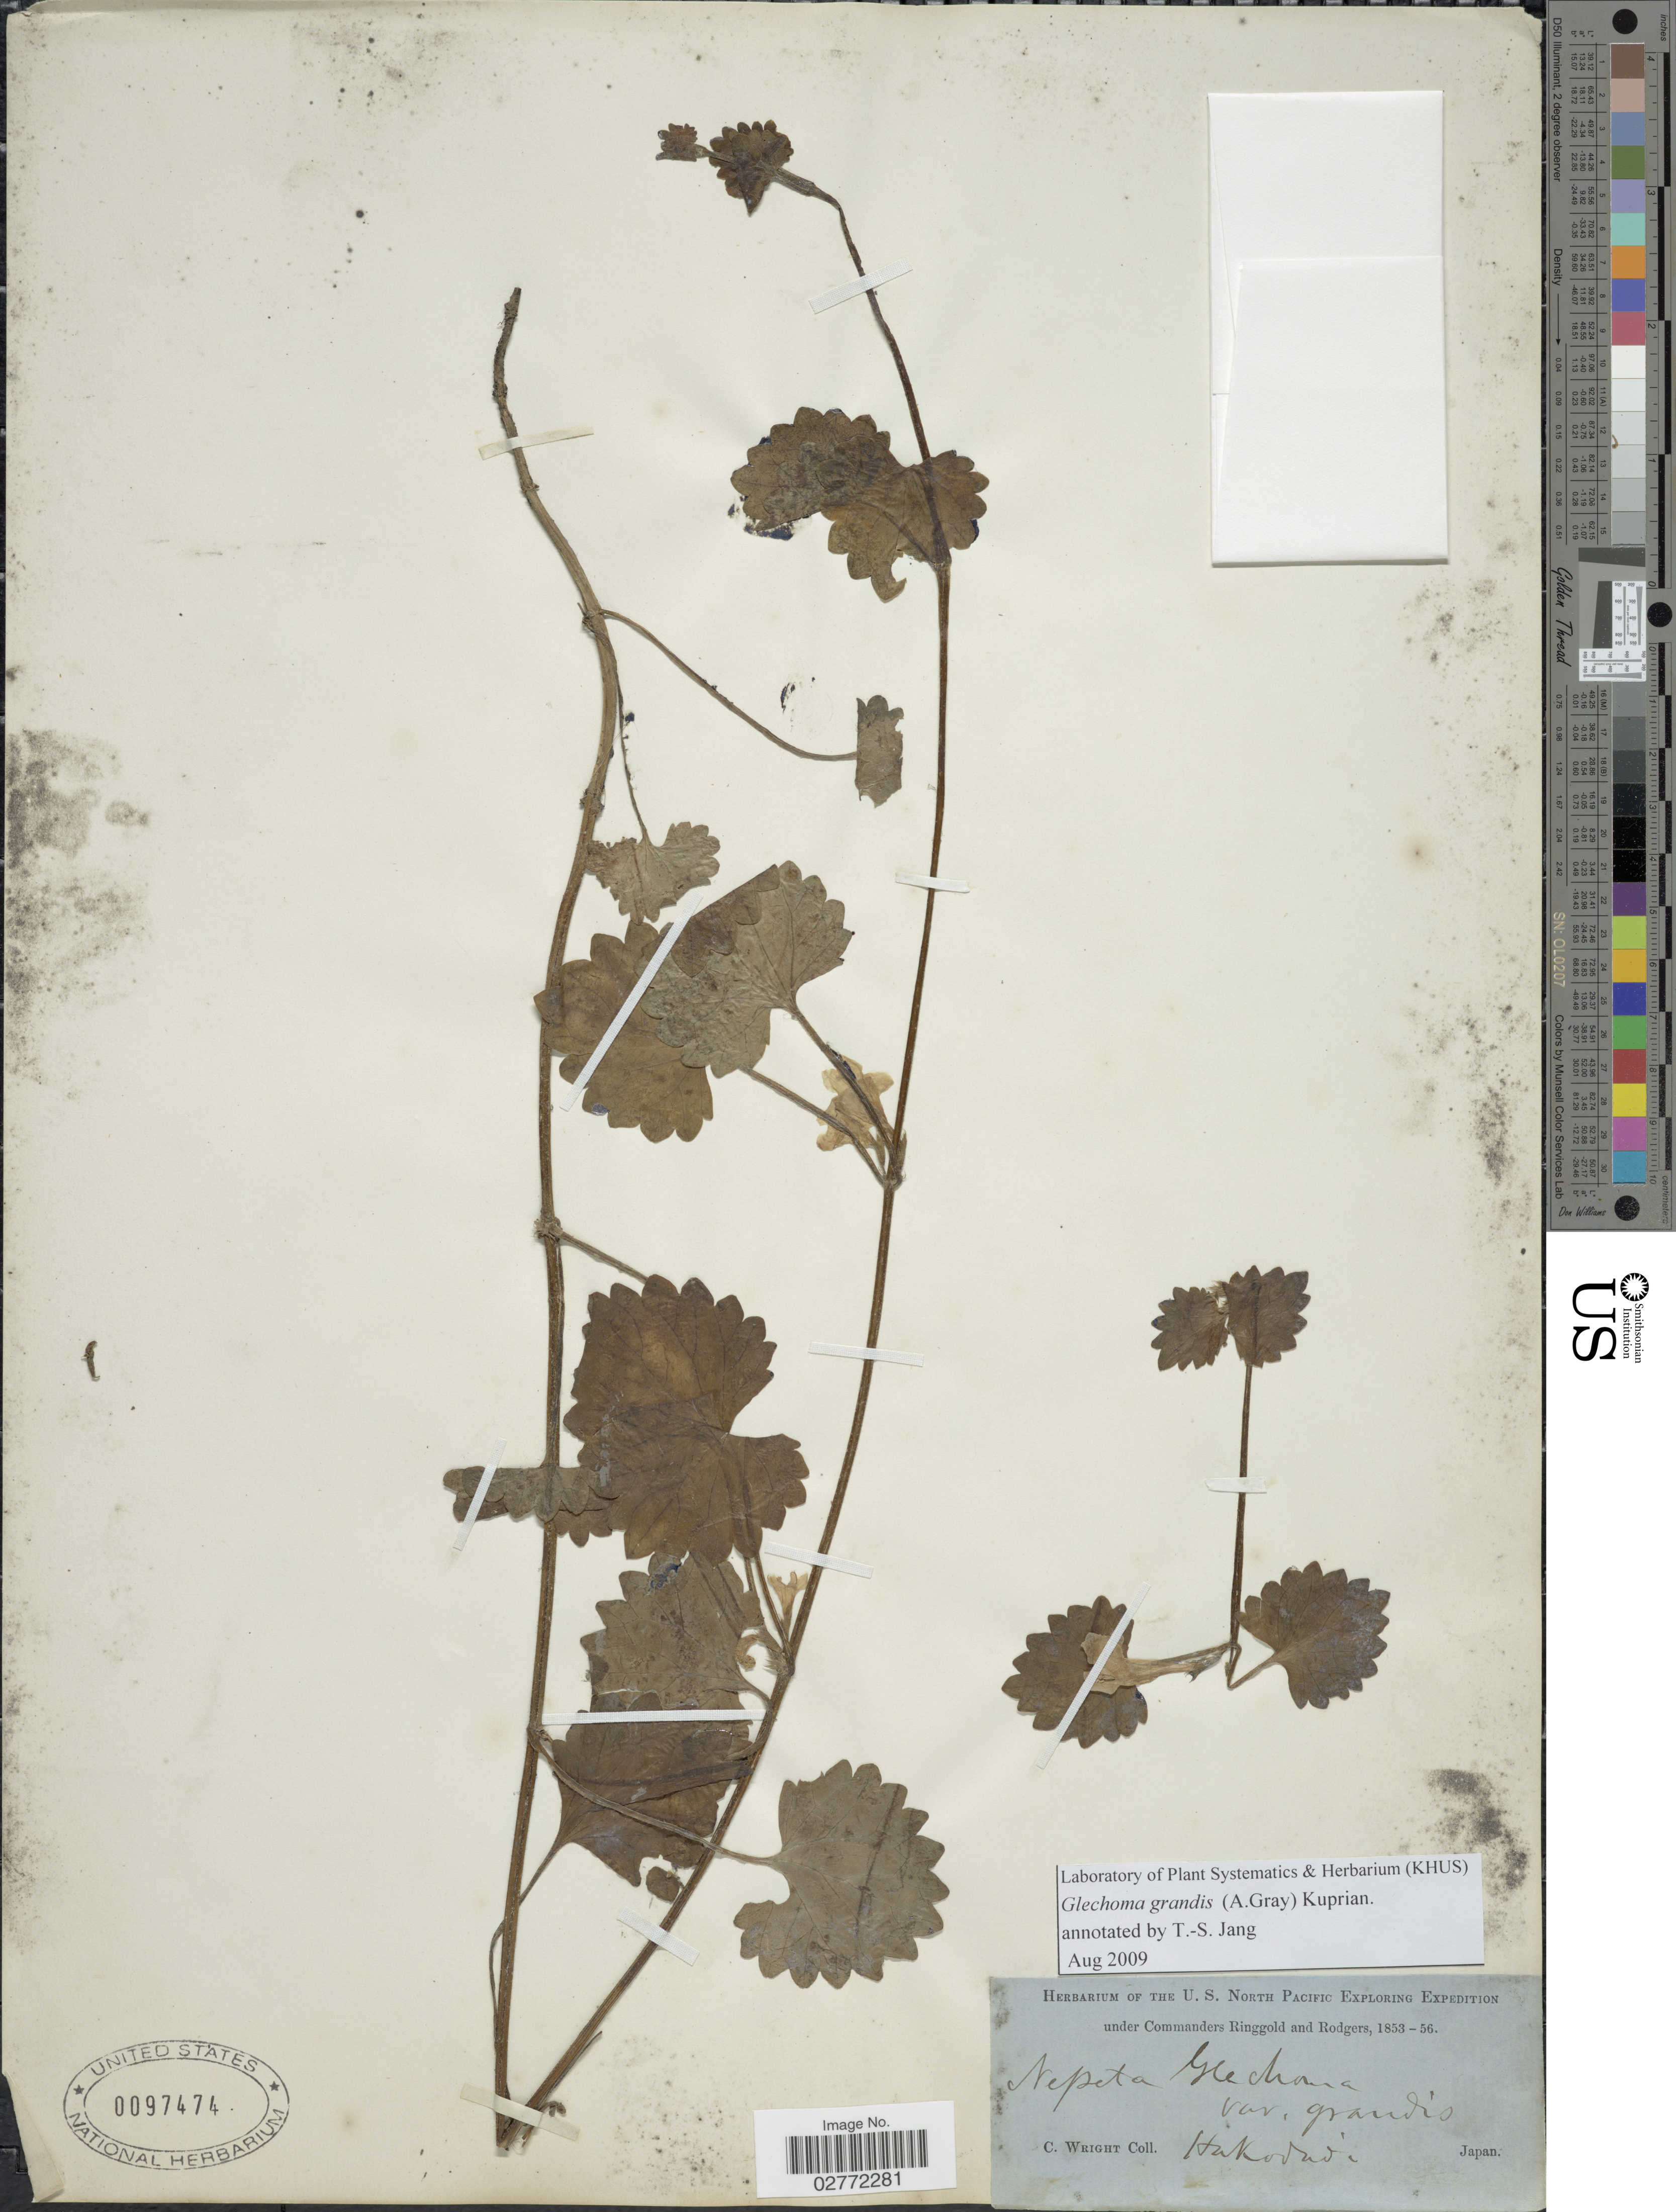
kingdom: Plantae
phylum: Tracheophyta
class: Magnoliopsida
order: Lamiales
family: Lamiaceae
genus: Glechoma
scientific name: Glechoma grandis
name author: (A. Gray) Kuprian.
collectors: C. Wright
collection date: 1853/1856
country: Japan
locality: Hakodadi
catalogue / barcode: US 97474